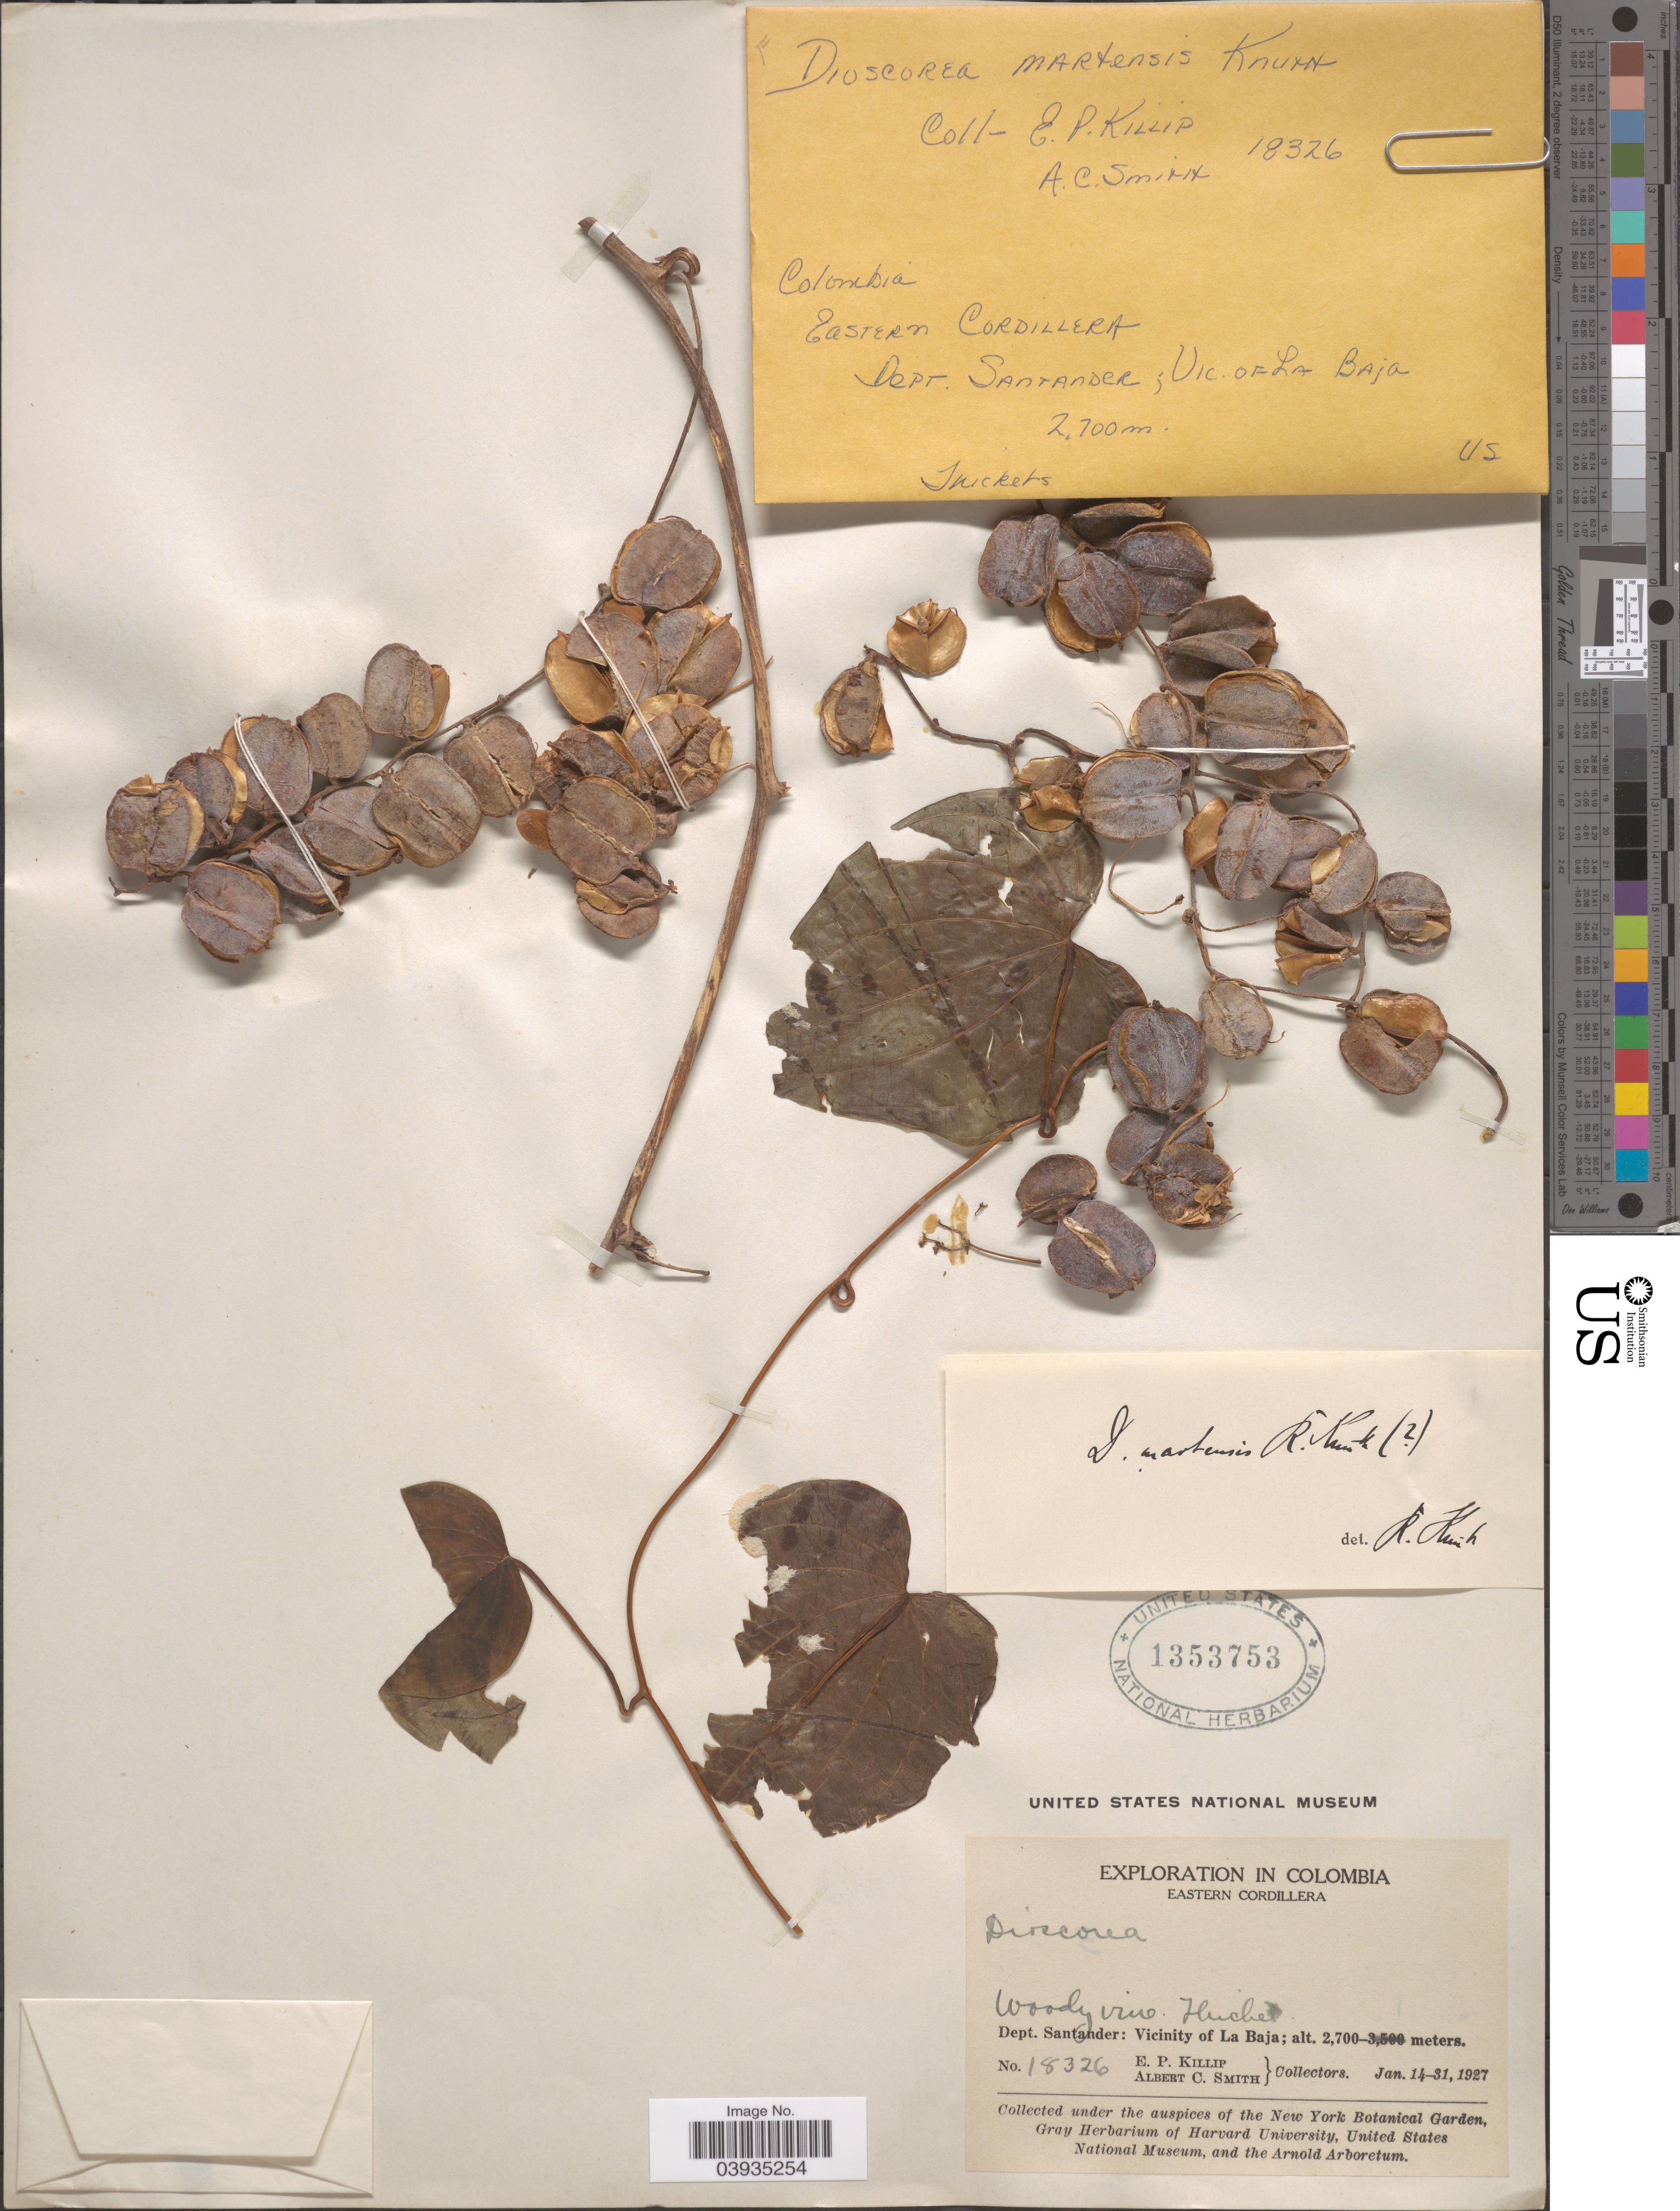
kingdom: Plantae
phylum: Tracheophyta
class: Liliopsida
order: Dioscoreales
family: Dioscoreaceae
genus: Dioscorea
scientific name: Dioscorea martensis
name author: R. Knuth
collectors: E. P. Killip & A. C. Smith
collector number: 18326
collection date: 1927-01-14/1927-01-31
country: Colombia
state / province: Santander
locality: Eastern Cordillera. Dept. Santander: Vicinity of La Baja.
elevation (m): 2700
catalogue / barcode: US 1353753